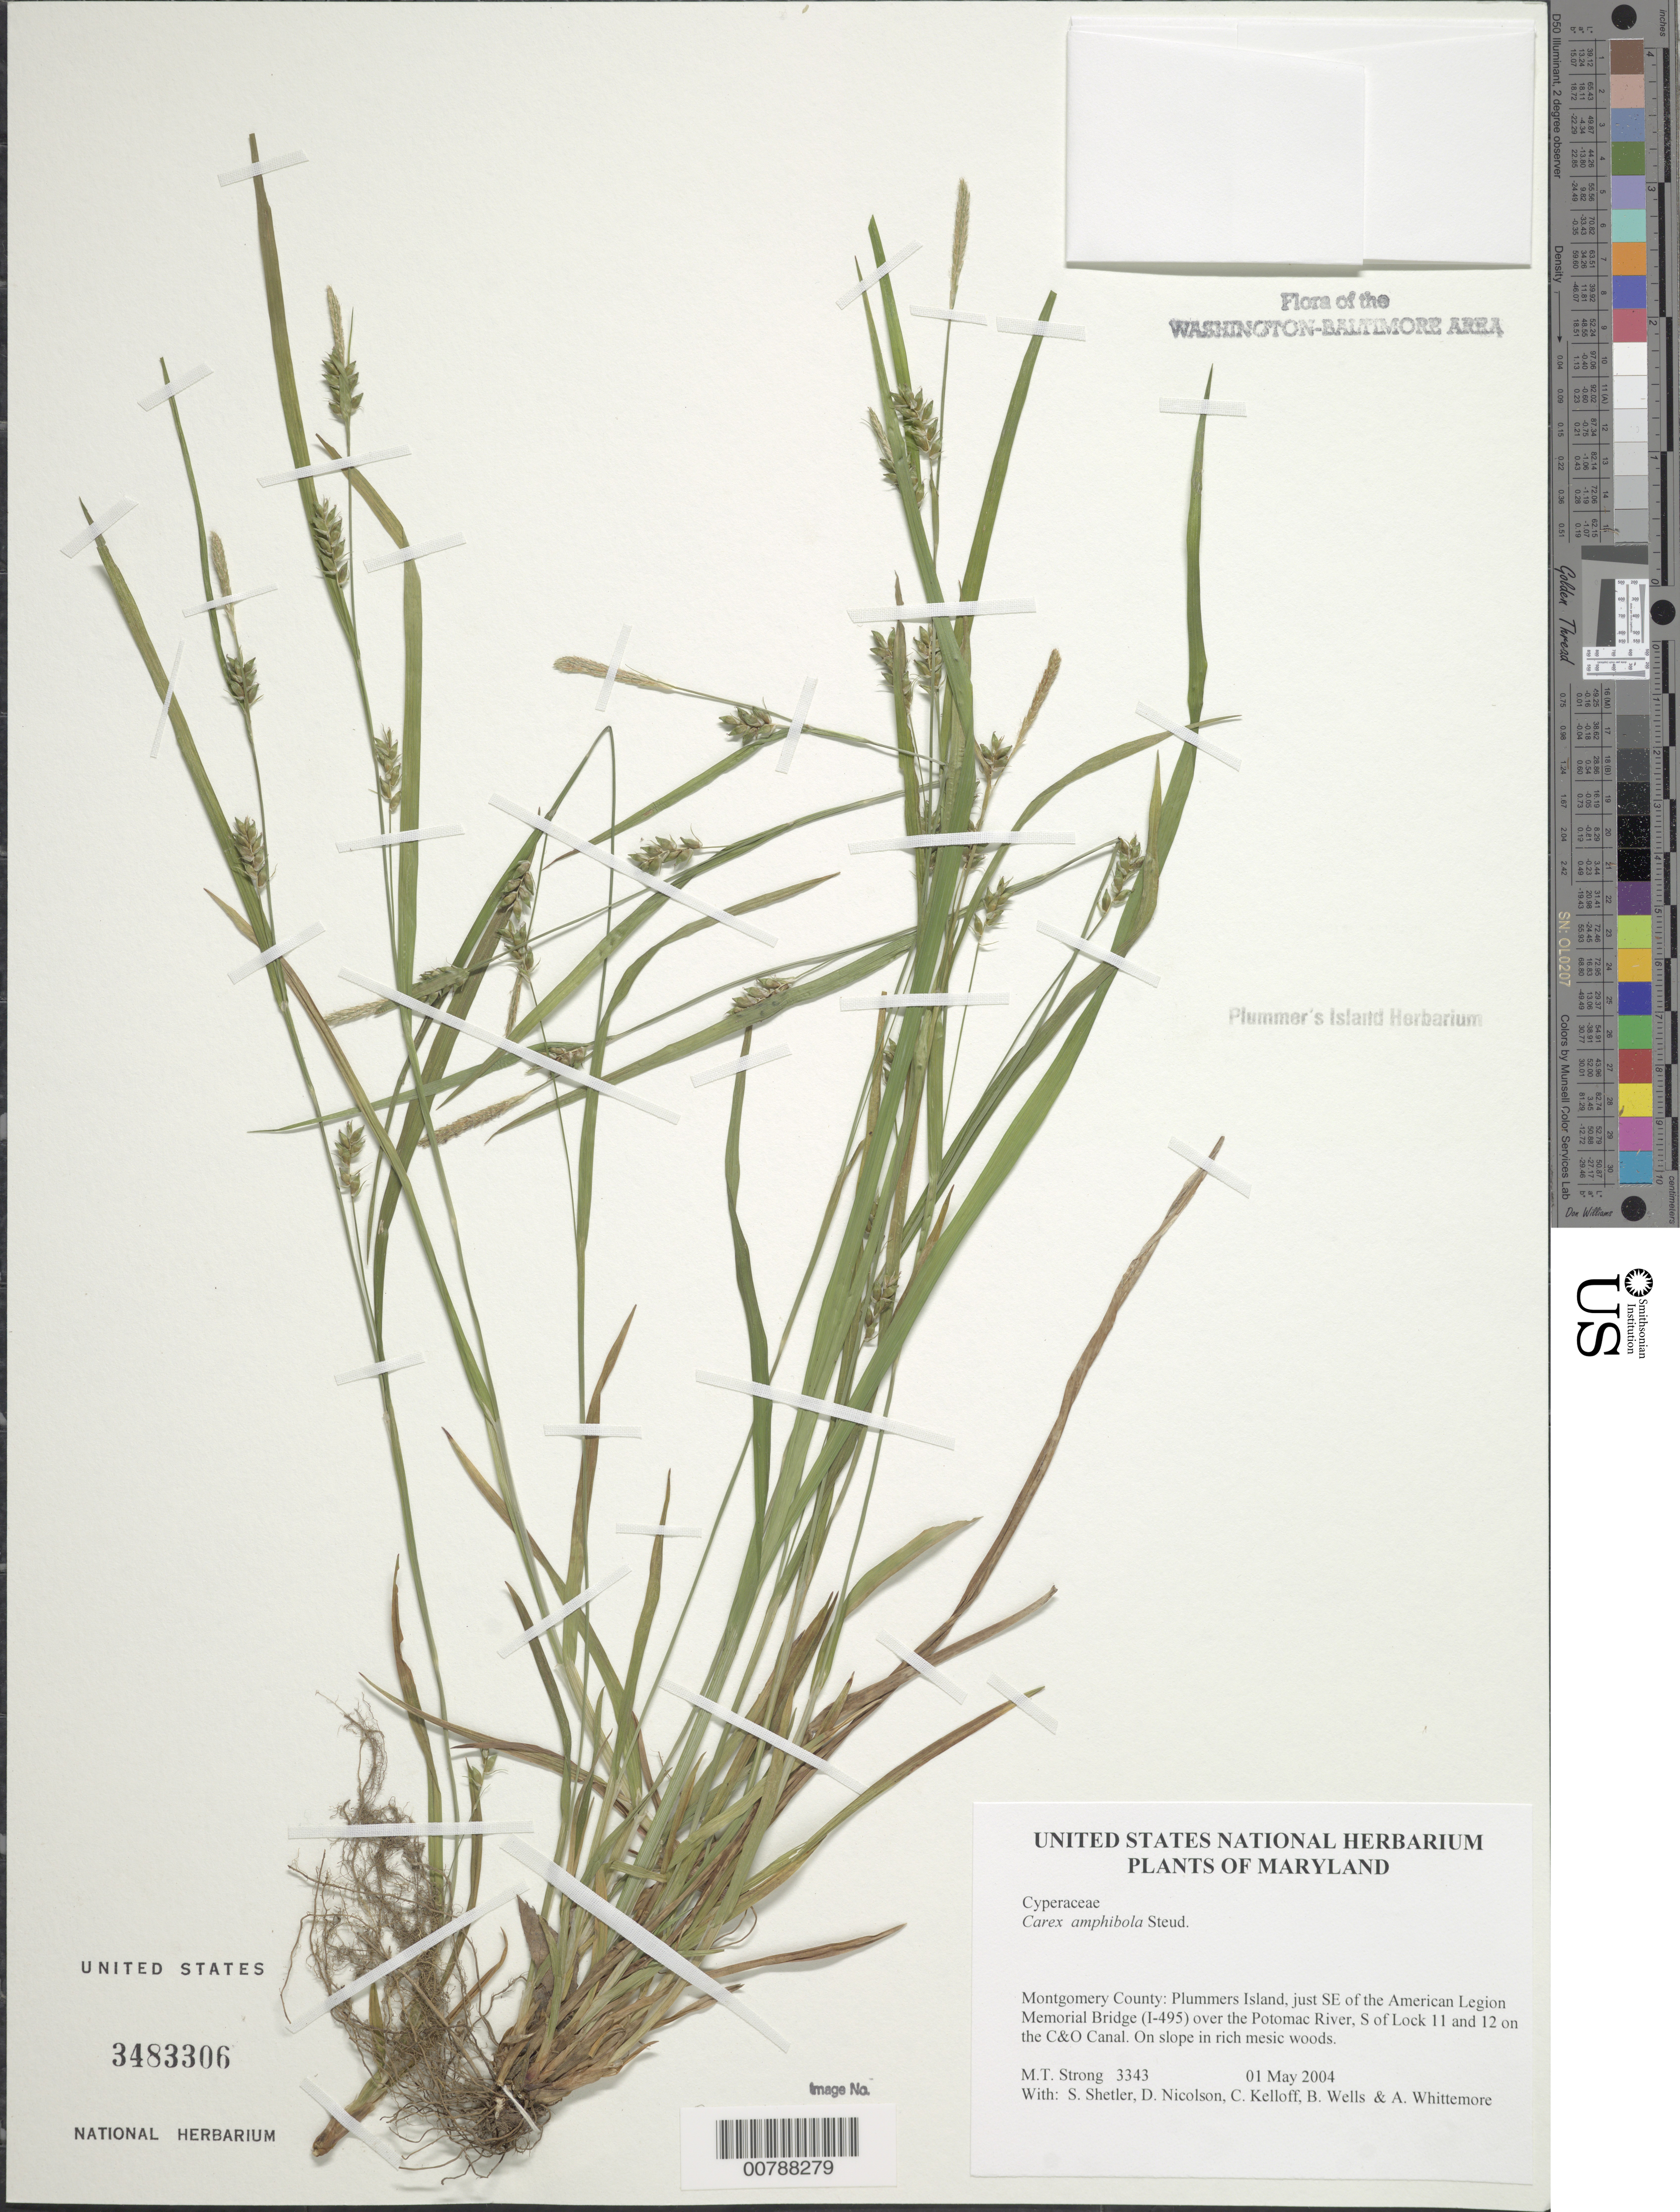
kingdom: Plantae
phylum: Tracheophyta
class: Liliopsida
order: Poales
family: Cyperaceae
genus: Carex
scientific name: Carex amphibola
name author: Steud.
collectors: M. T. Strong, S. Shetler, D. H. Nicolson, C. L. Kelloff, B. Wells & A. Whittemore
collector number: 3343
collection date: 2004-05-01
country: United States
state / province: Maryland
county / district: Montgomery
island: Plummers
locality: Plummers Island, just SE of the American Legion Memorial Bridge (I-495) over the Potomac River, S of Lock 11 and 12 on the C&O Canal.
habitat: On slope in rich mesic woods.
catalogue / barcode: US 3483306